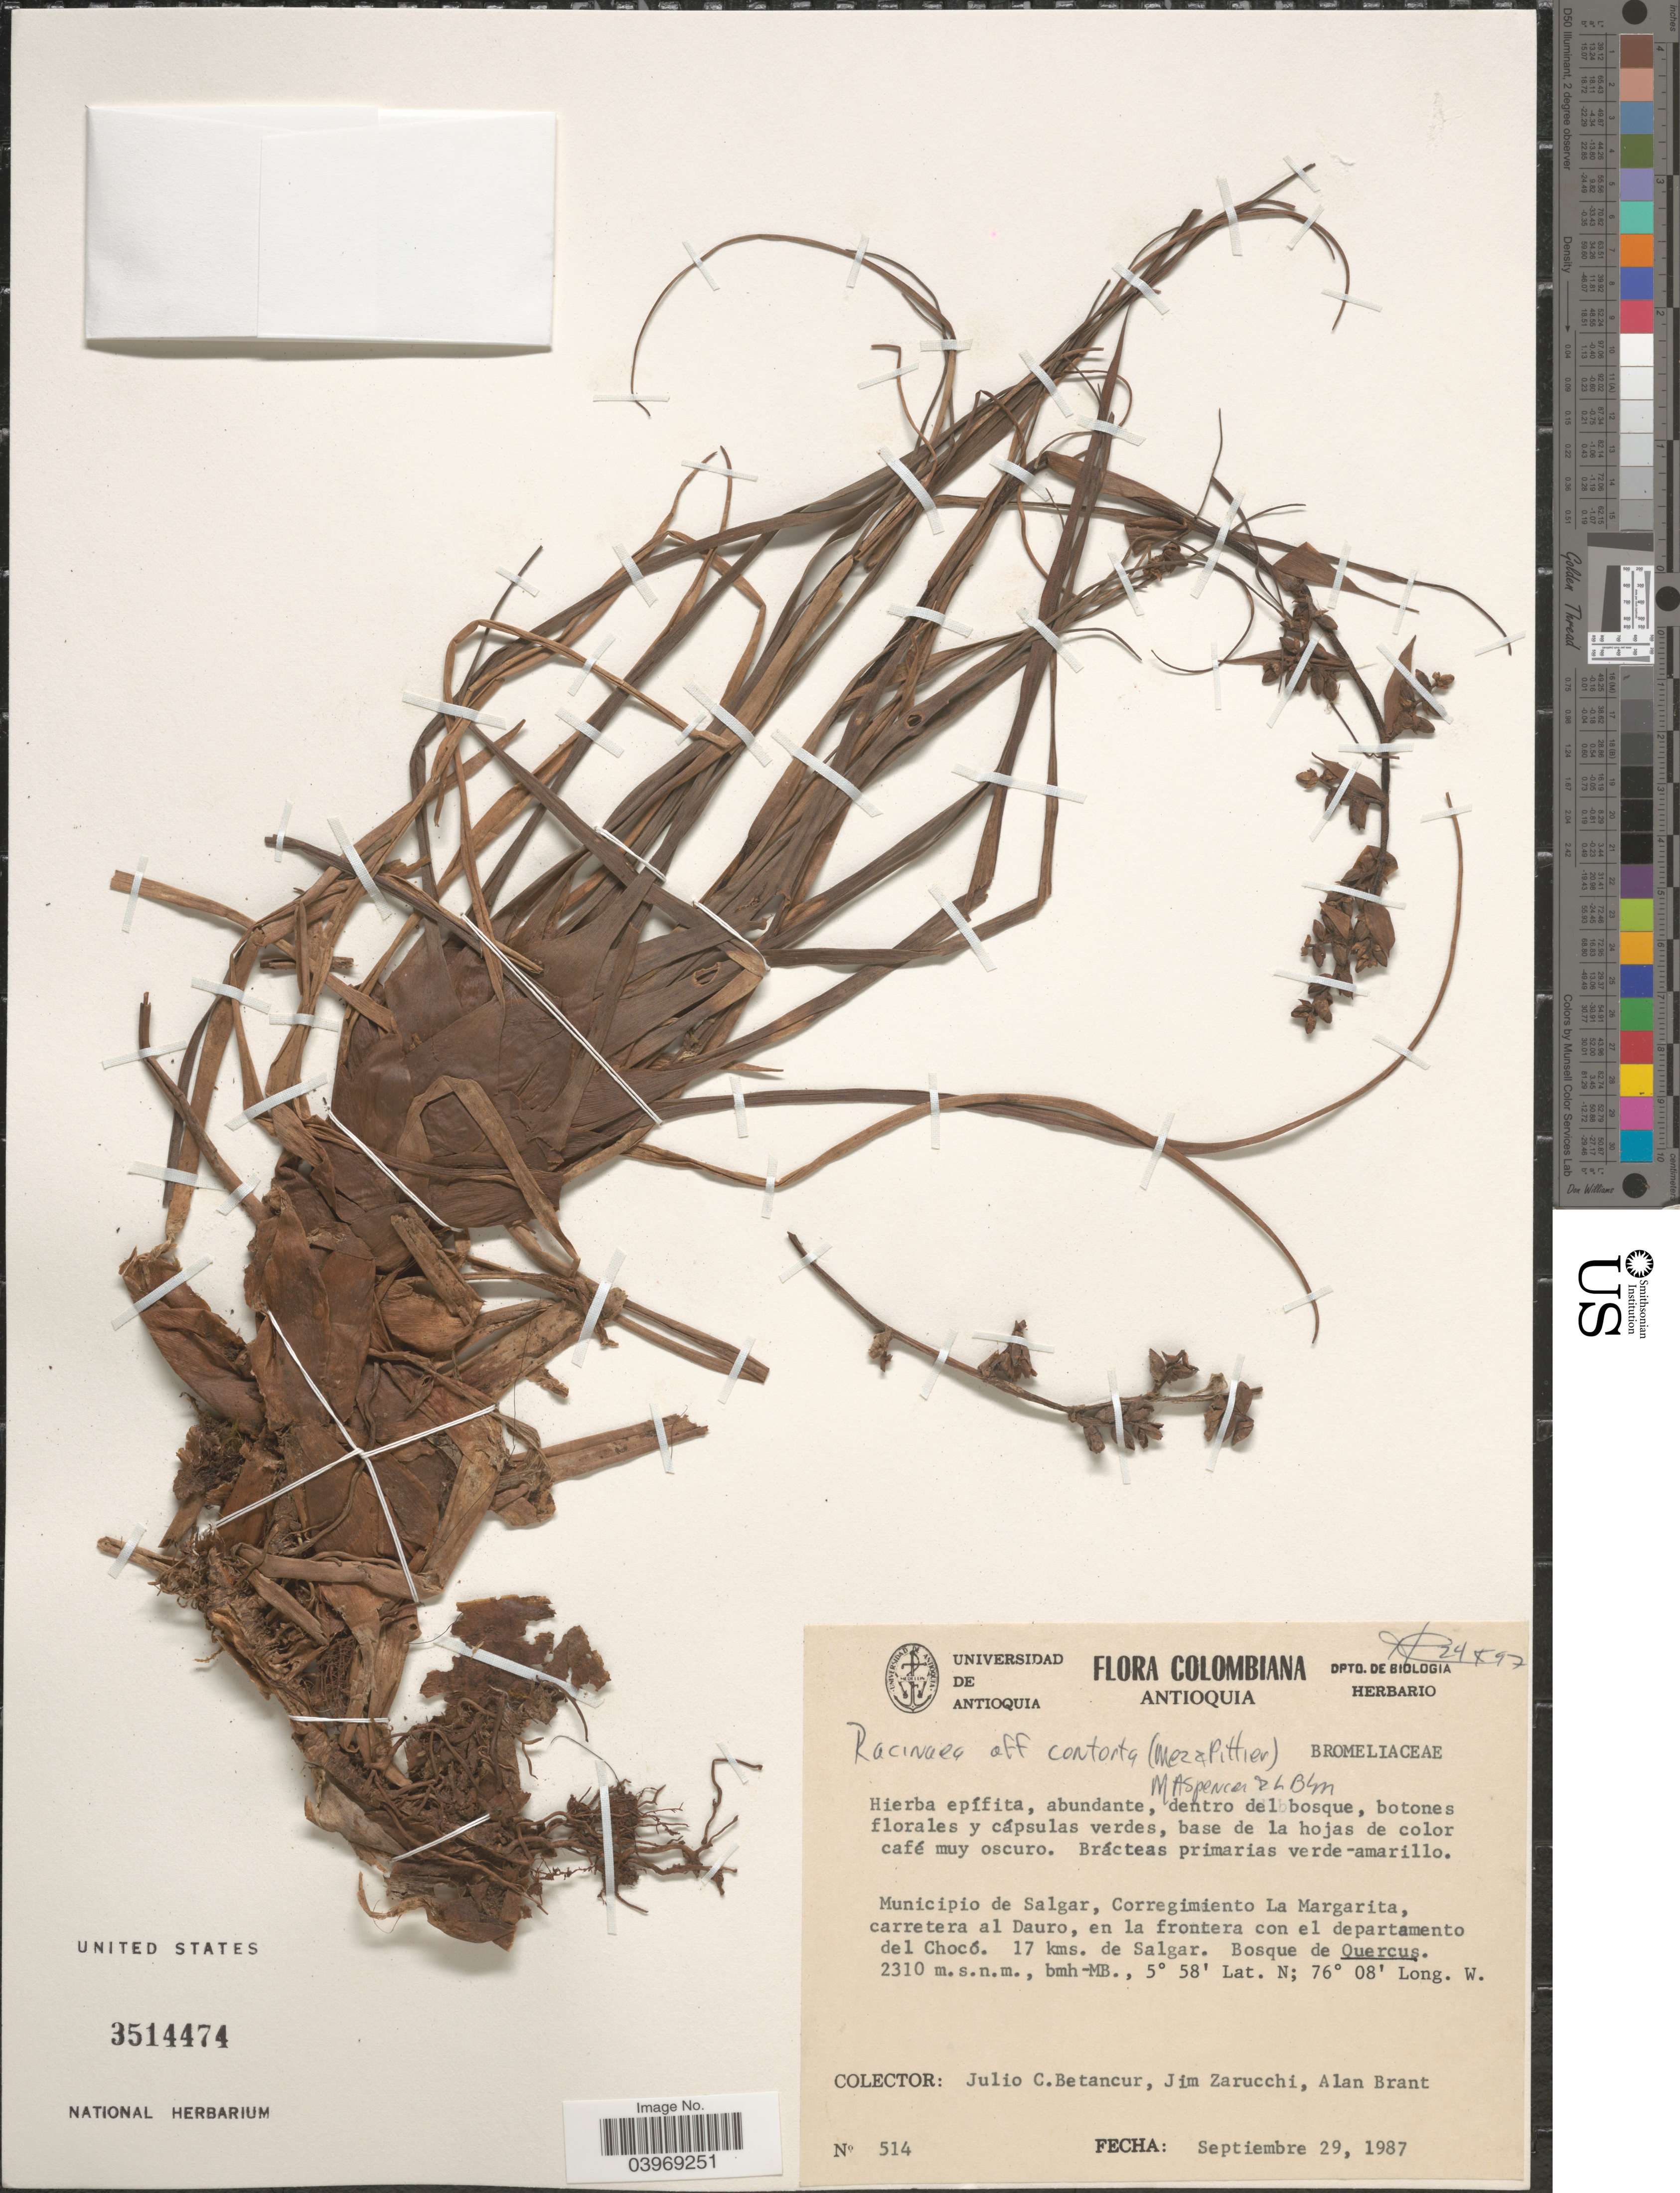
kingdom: Plantae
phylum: Tracheophyta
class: Liliopsida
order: Poales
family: Bromeliaceae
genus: Racinaea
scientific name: Racinaea contorta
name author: (Mez & Pittier) M.A. Spencer & L.B. Sm.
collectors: J. C. Betancur, J. L. Zarucchi & A. Brant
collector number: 514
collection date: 1987-09-29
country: Colombia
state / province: Antioquia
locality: Municipio de Salgar, Corregimiento La Margarita, carretera al Deuro, en la frontera con el departamento del Chocó. 17 kms. de Salgar.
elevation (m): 2310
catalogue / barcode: US 3514474